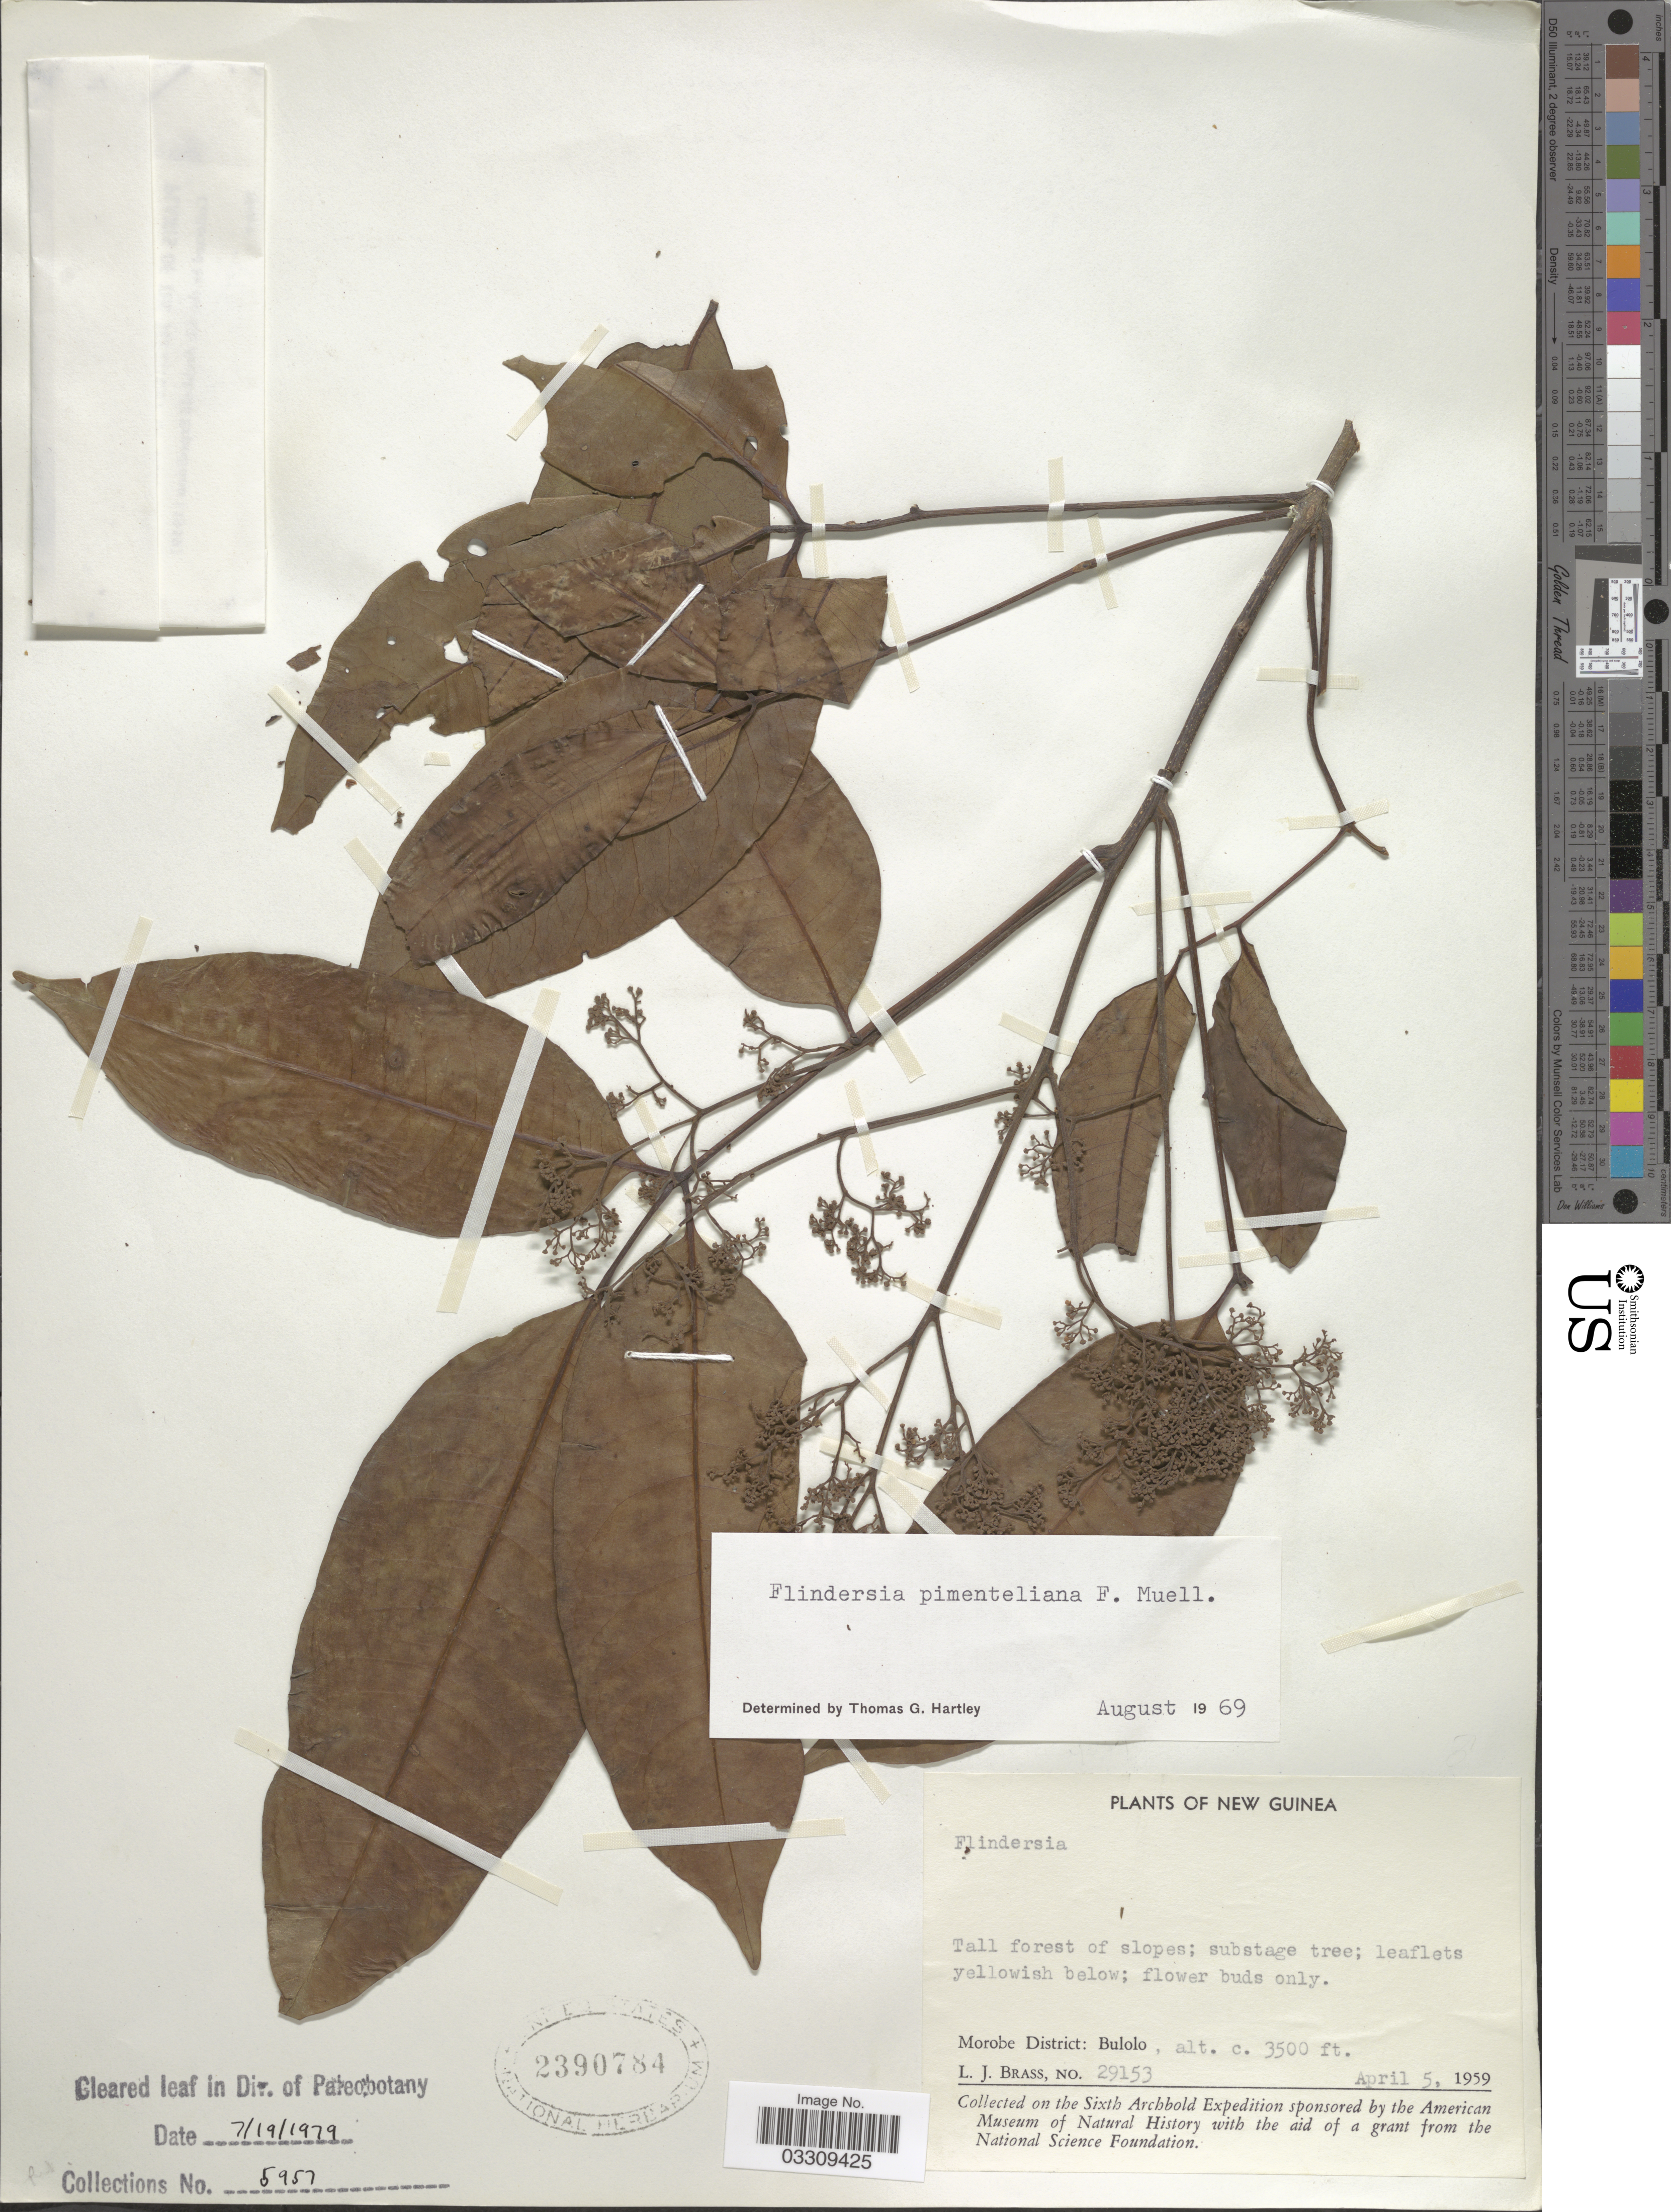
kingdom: Plantae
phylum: Tracheophyta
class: Magnoliopsida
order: Sapindales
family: Rutaceae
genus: Flindersia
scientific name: Flindersia pimenteliana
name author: F. Muell.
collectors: L. J. Brass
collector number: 29153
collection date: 1959-04-05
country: Papua New Guinea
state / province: Morobe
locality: New Guinea. Morobe District: Bulolo.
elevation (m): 1067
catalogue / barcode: US 2390784